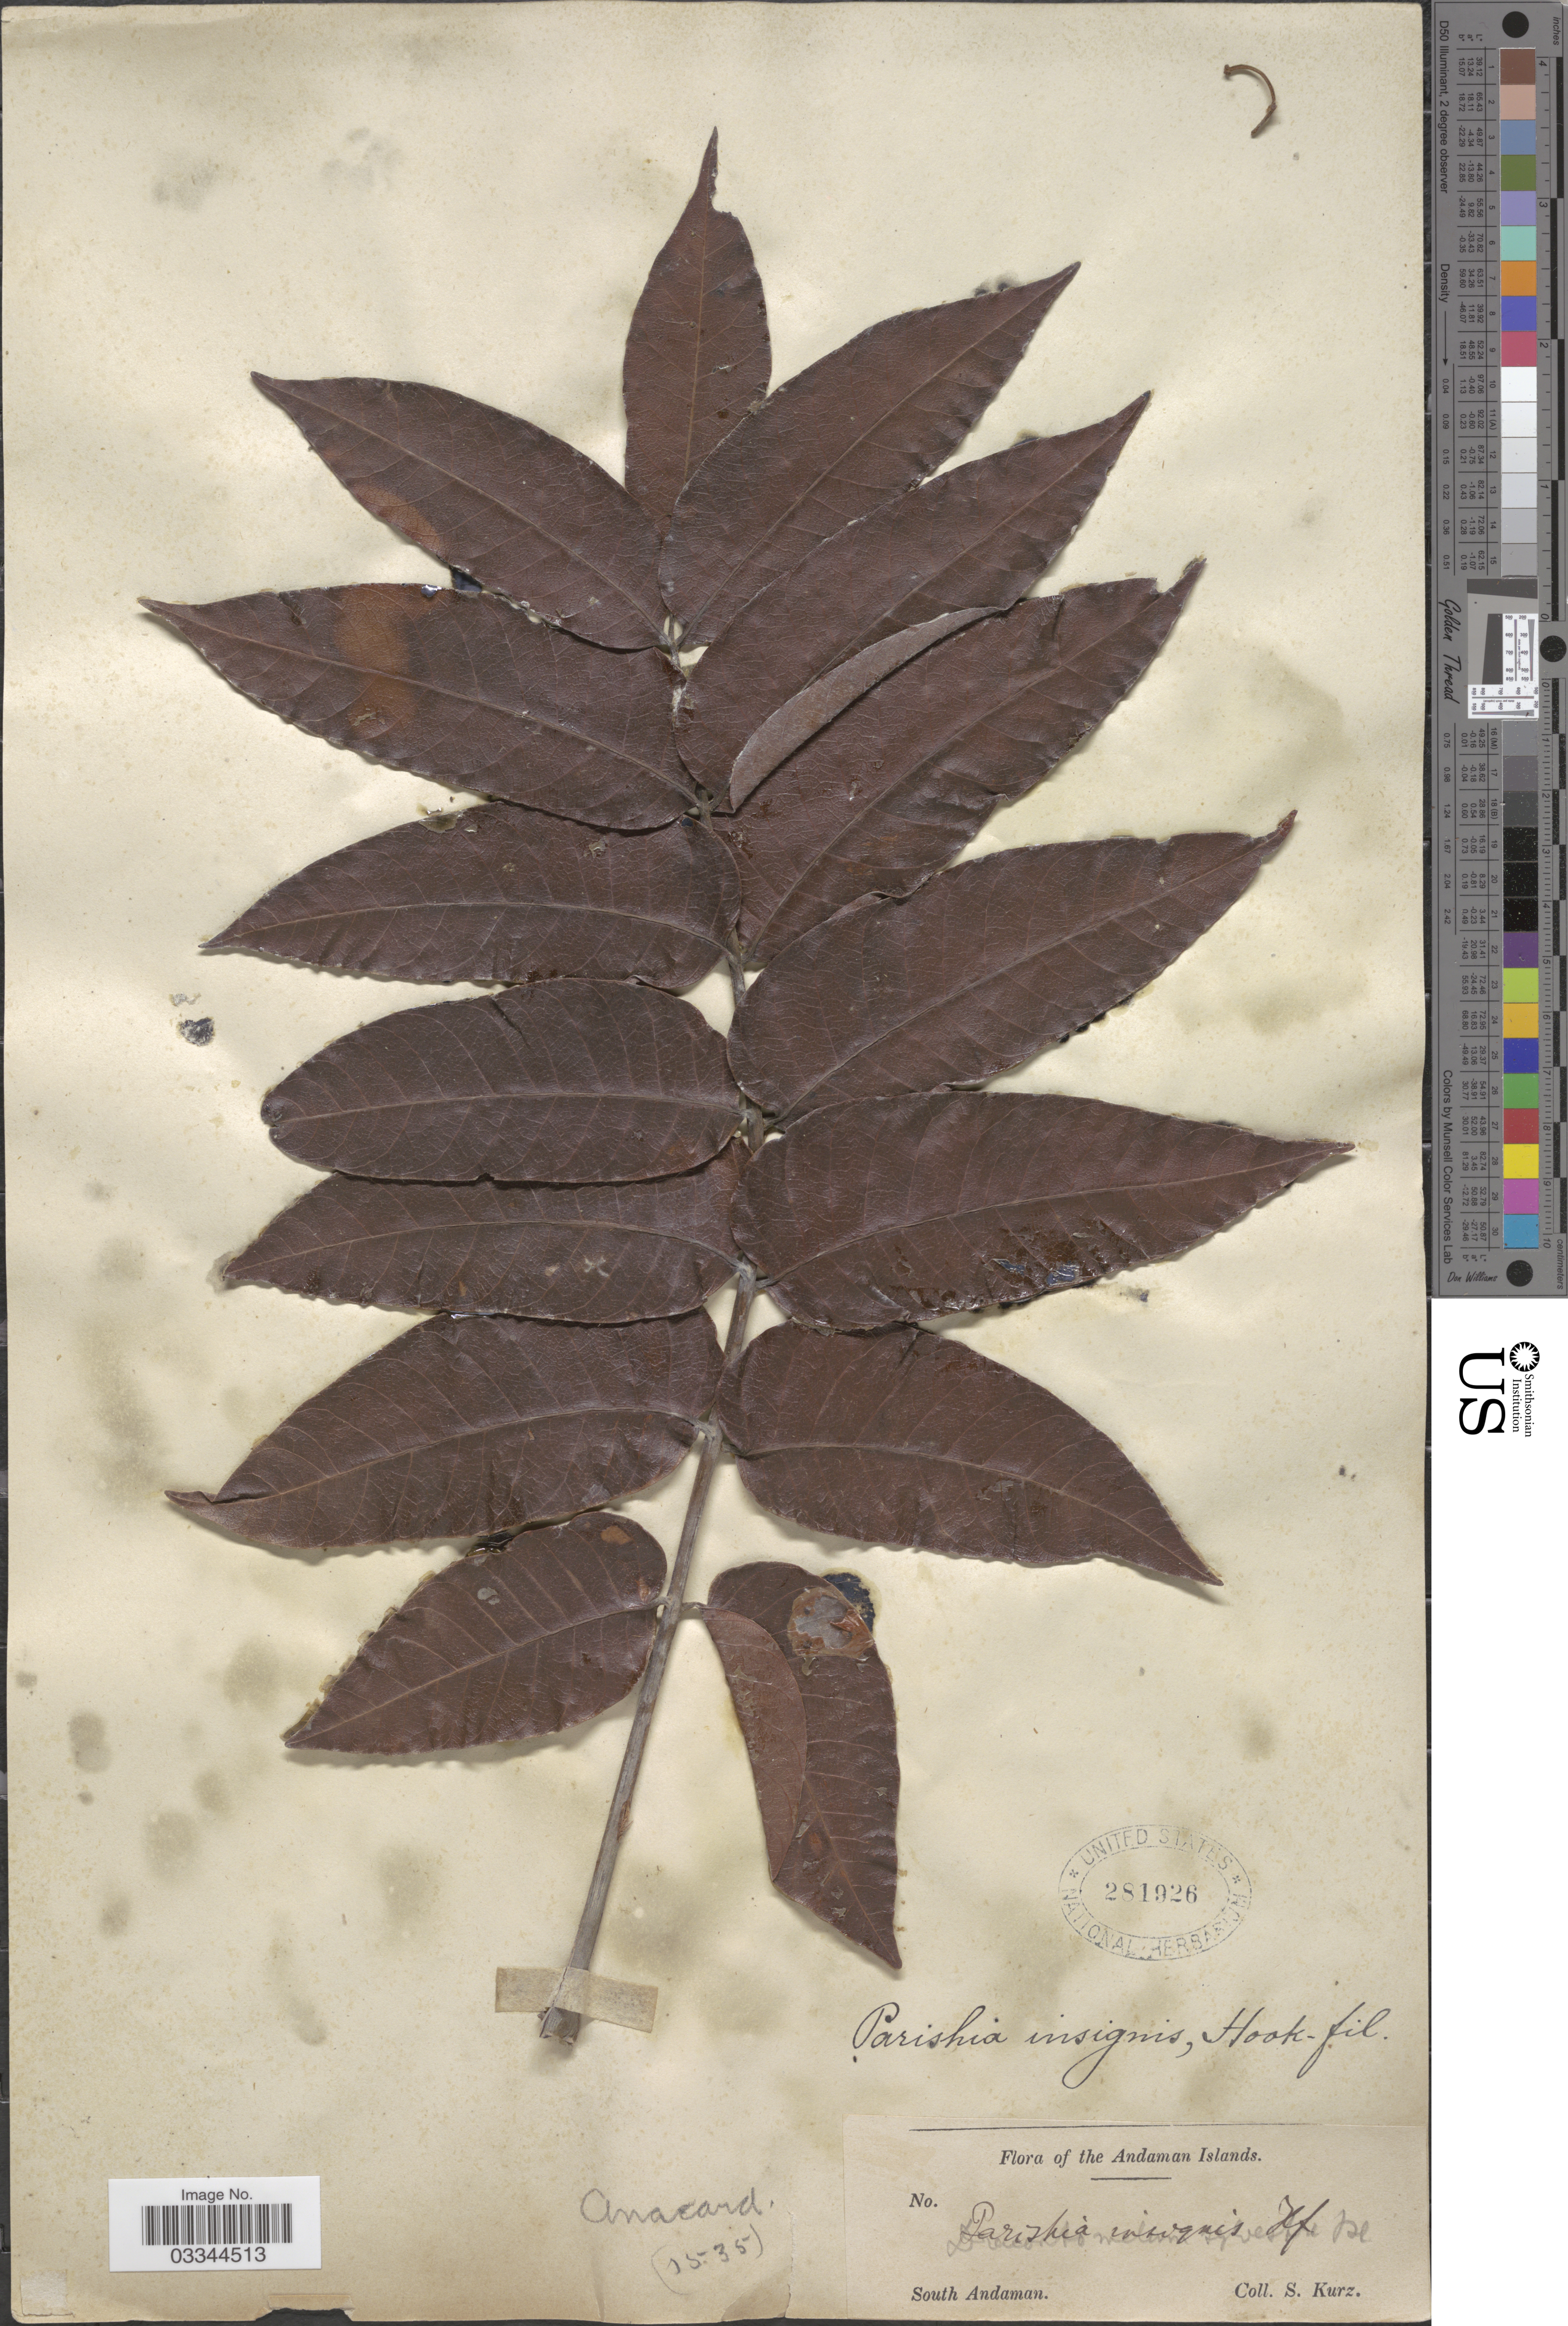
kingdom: Plantae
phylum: Tracheophyta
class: Magnoliopsida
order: Sapindales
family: Anacardiaceae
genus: Parishia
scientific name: Parishia insignis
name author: Hook. f.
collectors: S. Kurz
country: India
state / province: Andaman and Nicobar Islands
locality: The Andaman Islands. South Andaman.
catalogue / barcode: US 281926